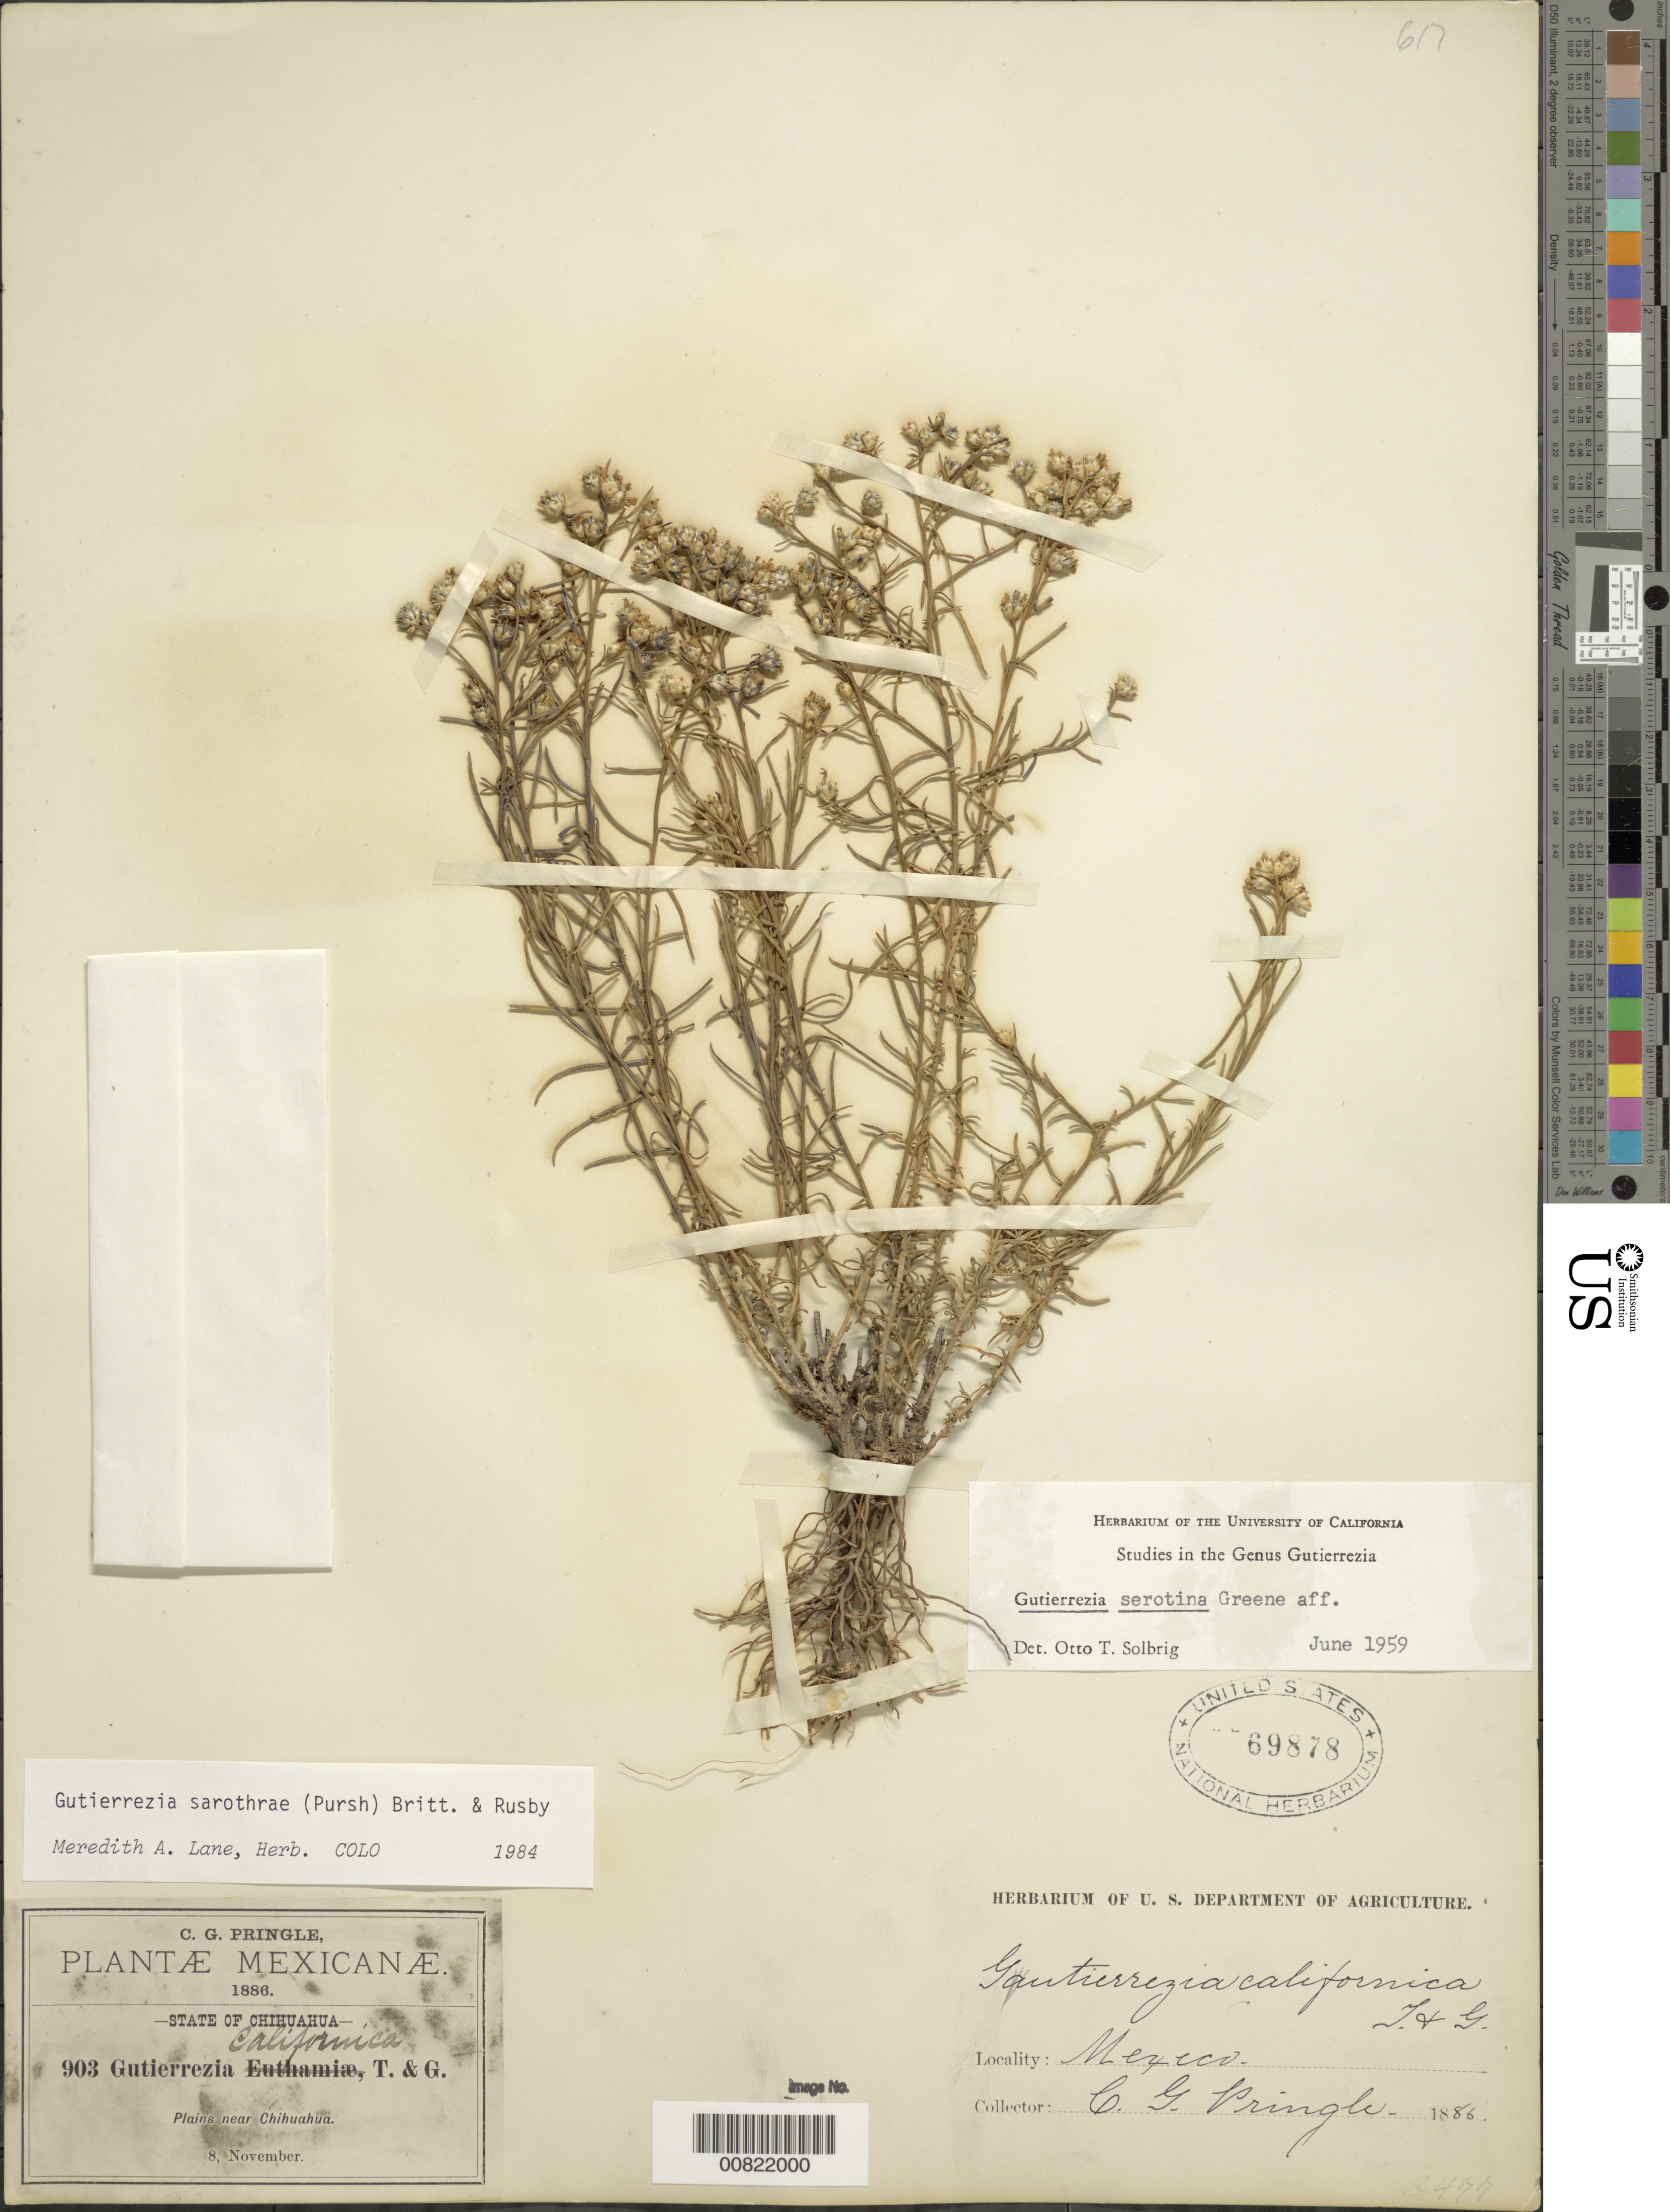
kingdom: Plantae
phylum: Tracheophyta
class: Magnoliopsida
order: Asterales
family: Asteraceae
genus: Gutierrezia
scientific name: Gutierrezia sarothrae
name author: (Pursh) Britton & Rusby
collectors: C. G. Pringle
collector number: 903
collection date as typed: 08 Nov 1886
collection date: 1886-11-08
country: Mexico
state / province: Chihuahua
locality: Plains near Chihuahua.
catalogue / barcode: US 69878